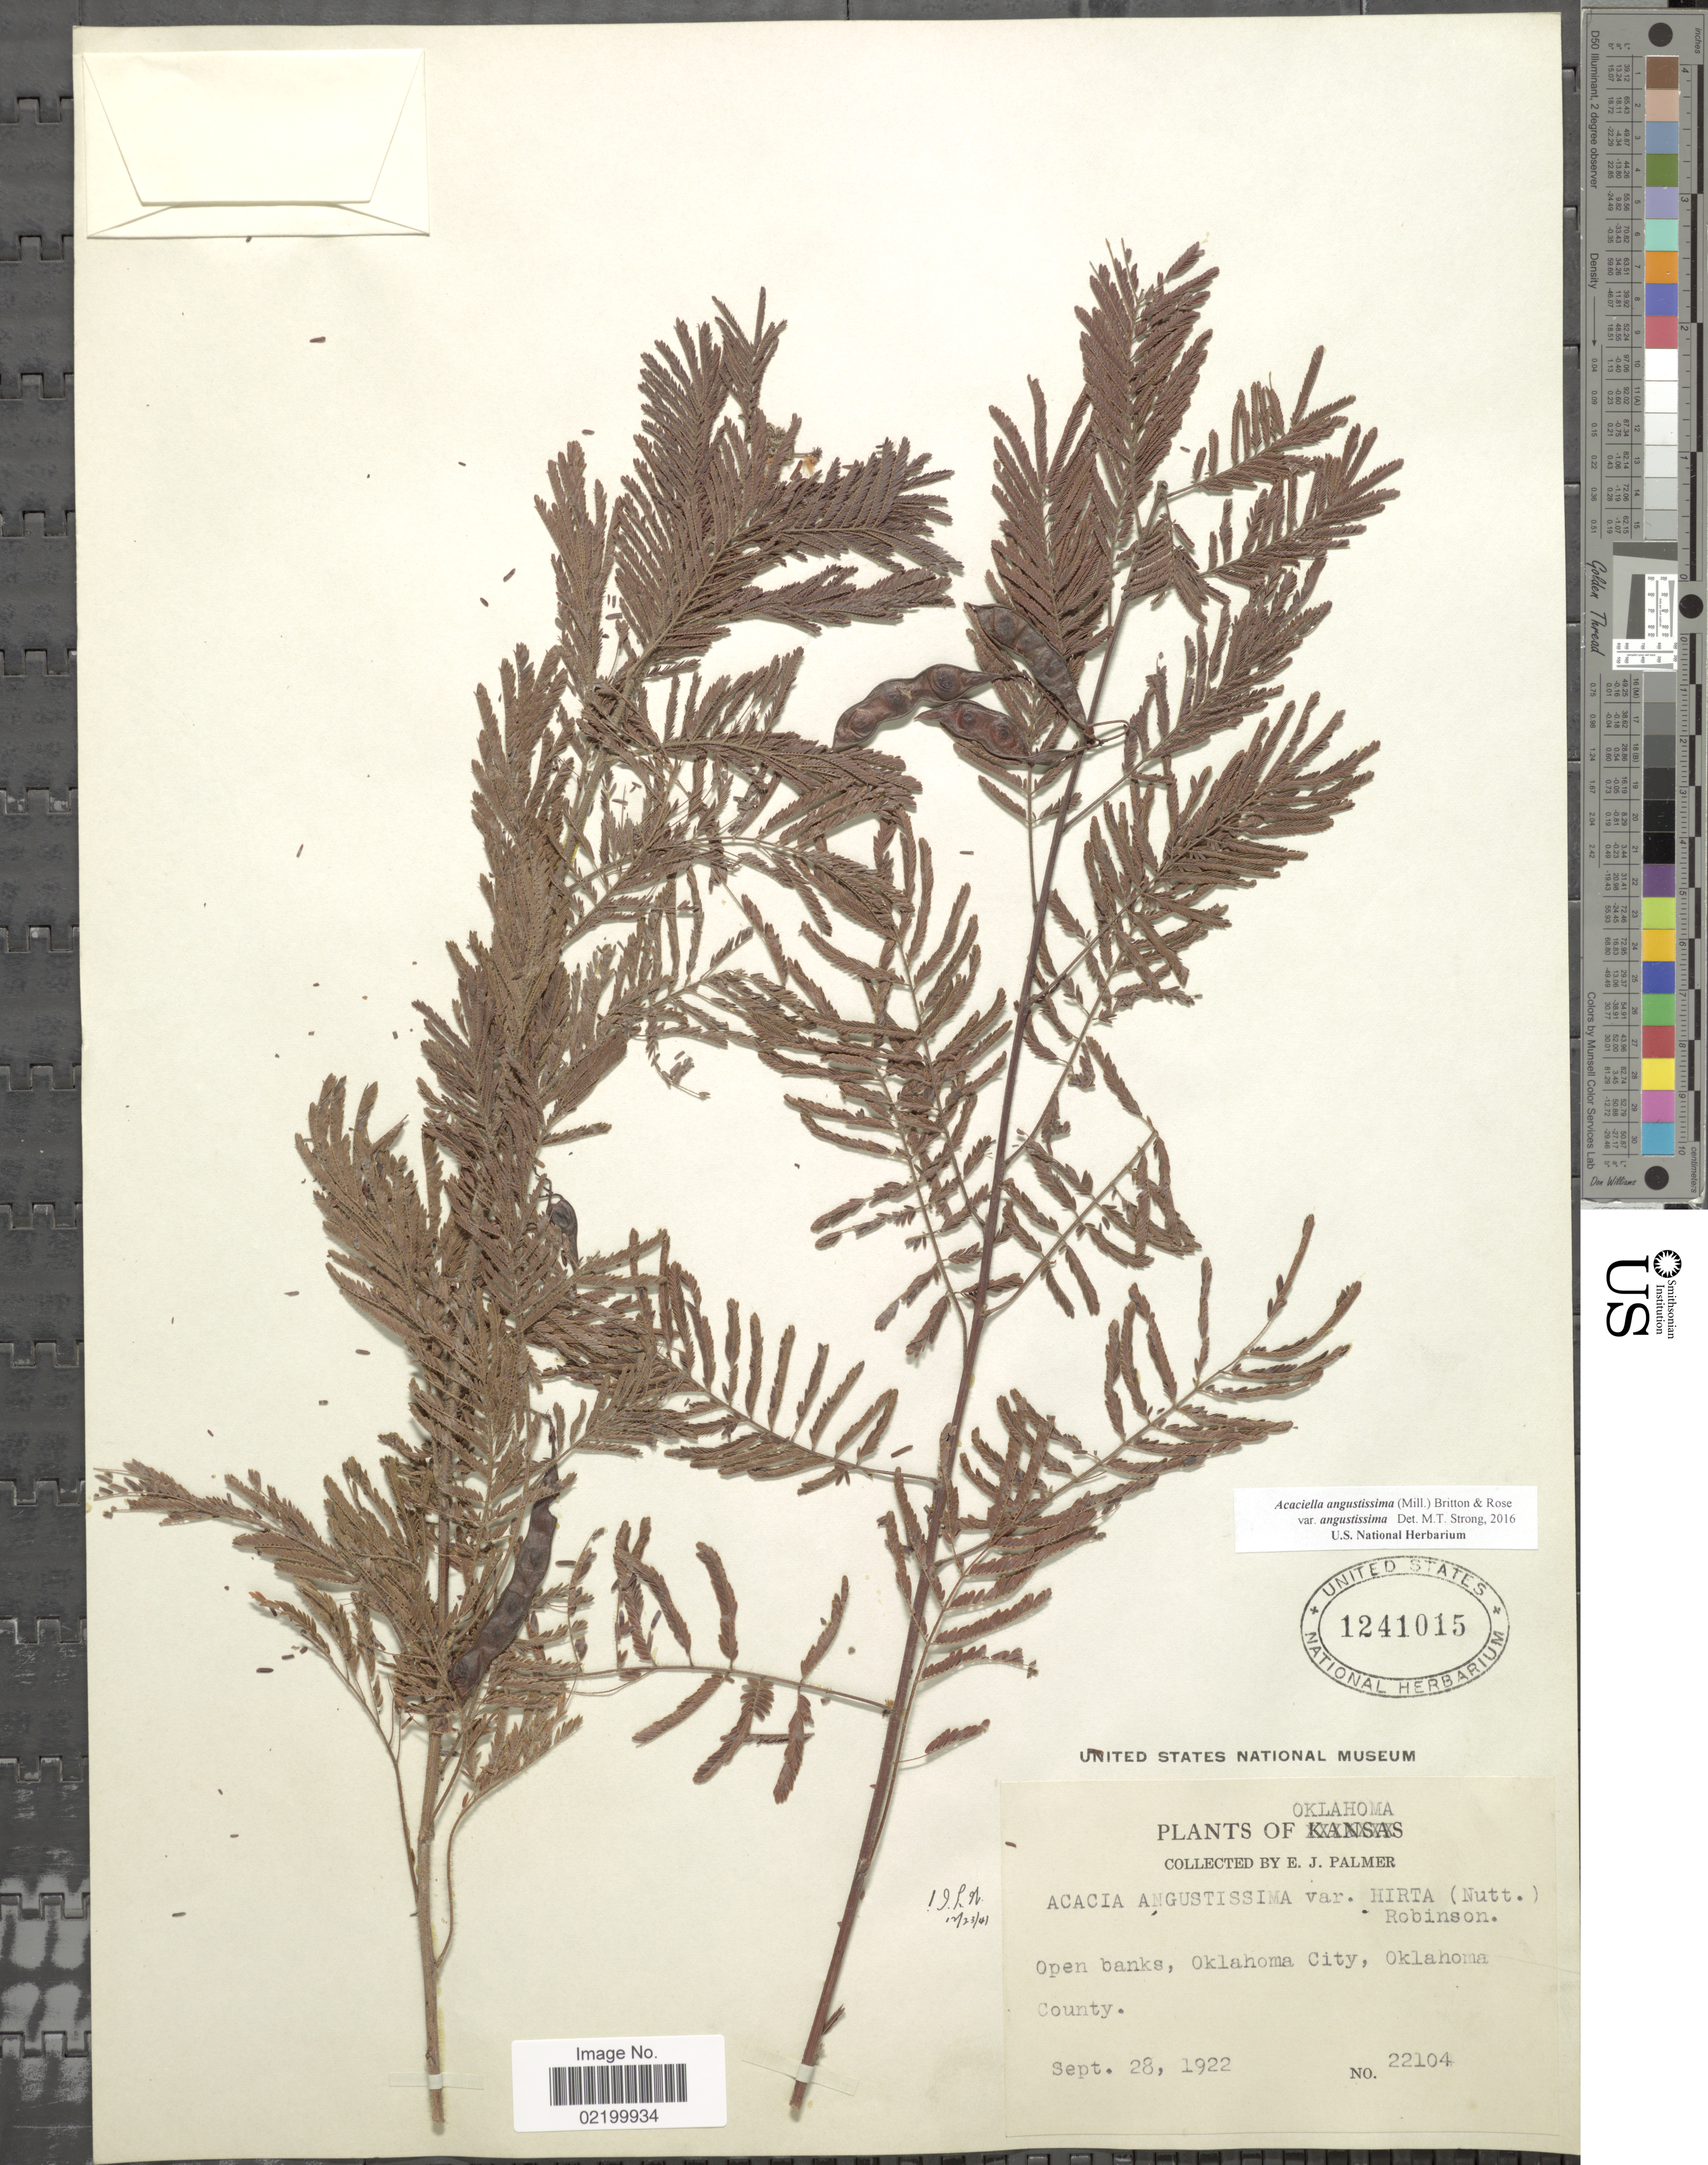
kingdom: Plantae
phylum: Tracheophyta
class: Magnoliopsida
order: Fabales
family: Fabaceae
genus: Acaciella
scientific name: Acaciella angustissima var. angustissima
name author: (Mill.) Britton & Rose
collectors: E. J. Palmer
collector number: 22104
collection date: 1922-09-28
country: United States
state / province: Oklahoma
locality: Oklahoma City, Oklahoma County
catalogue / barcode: US 1241015